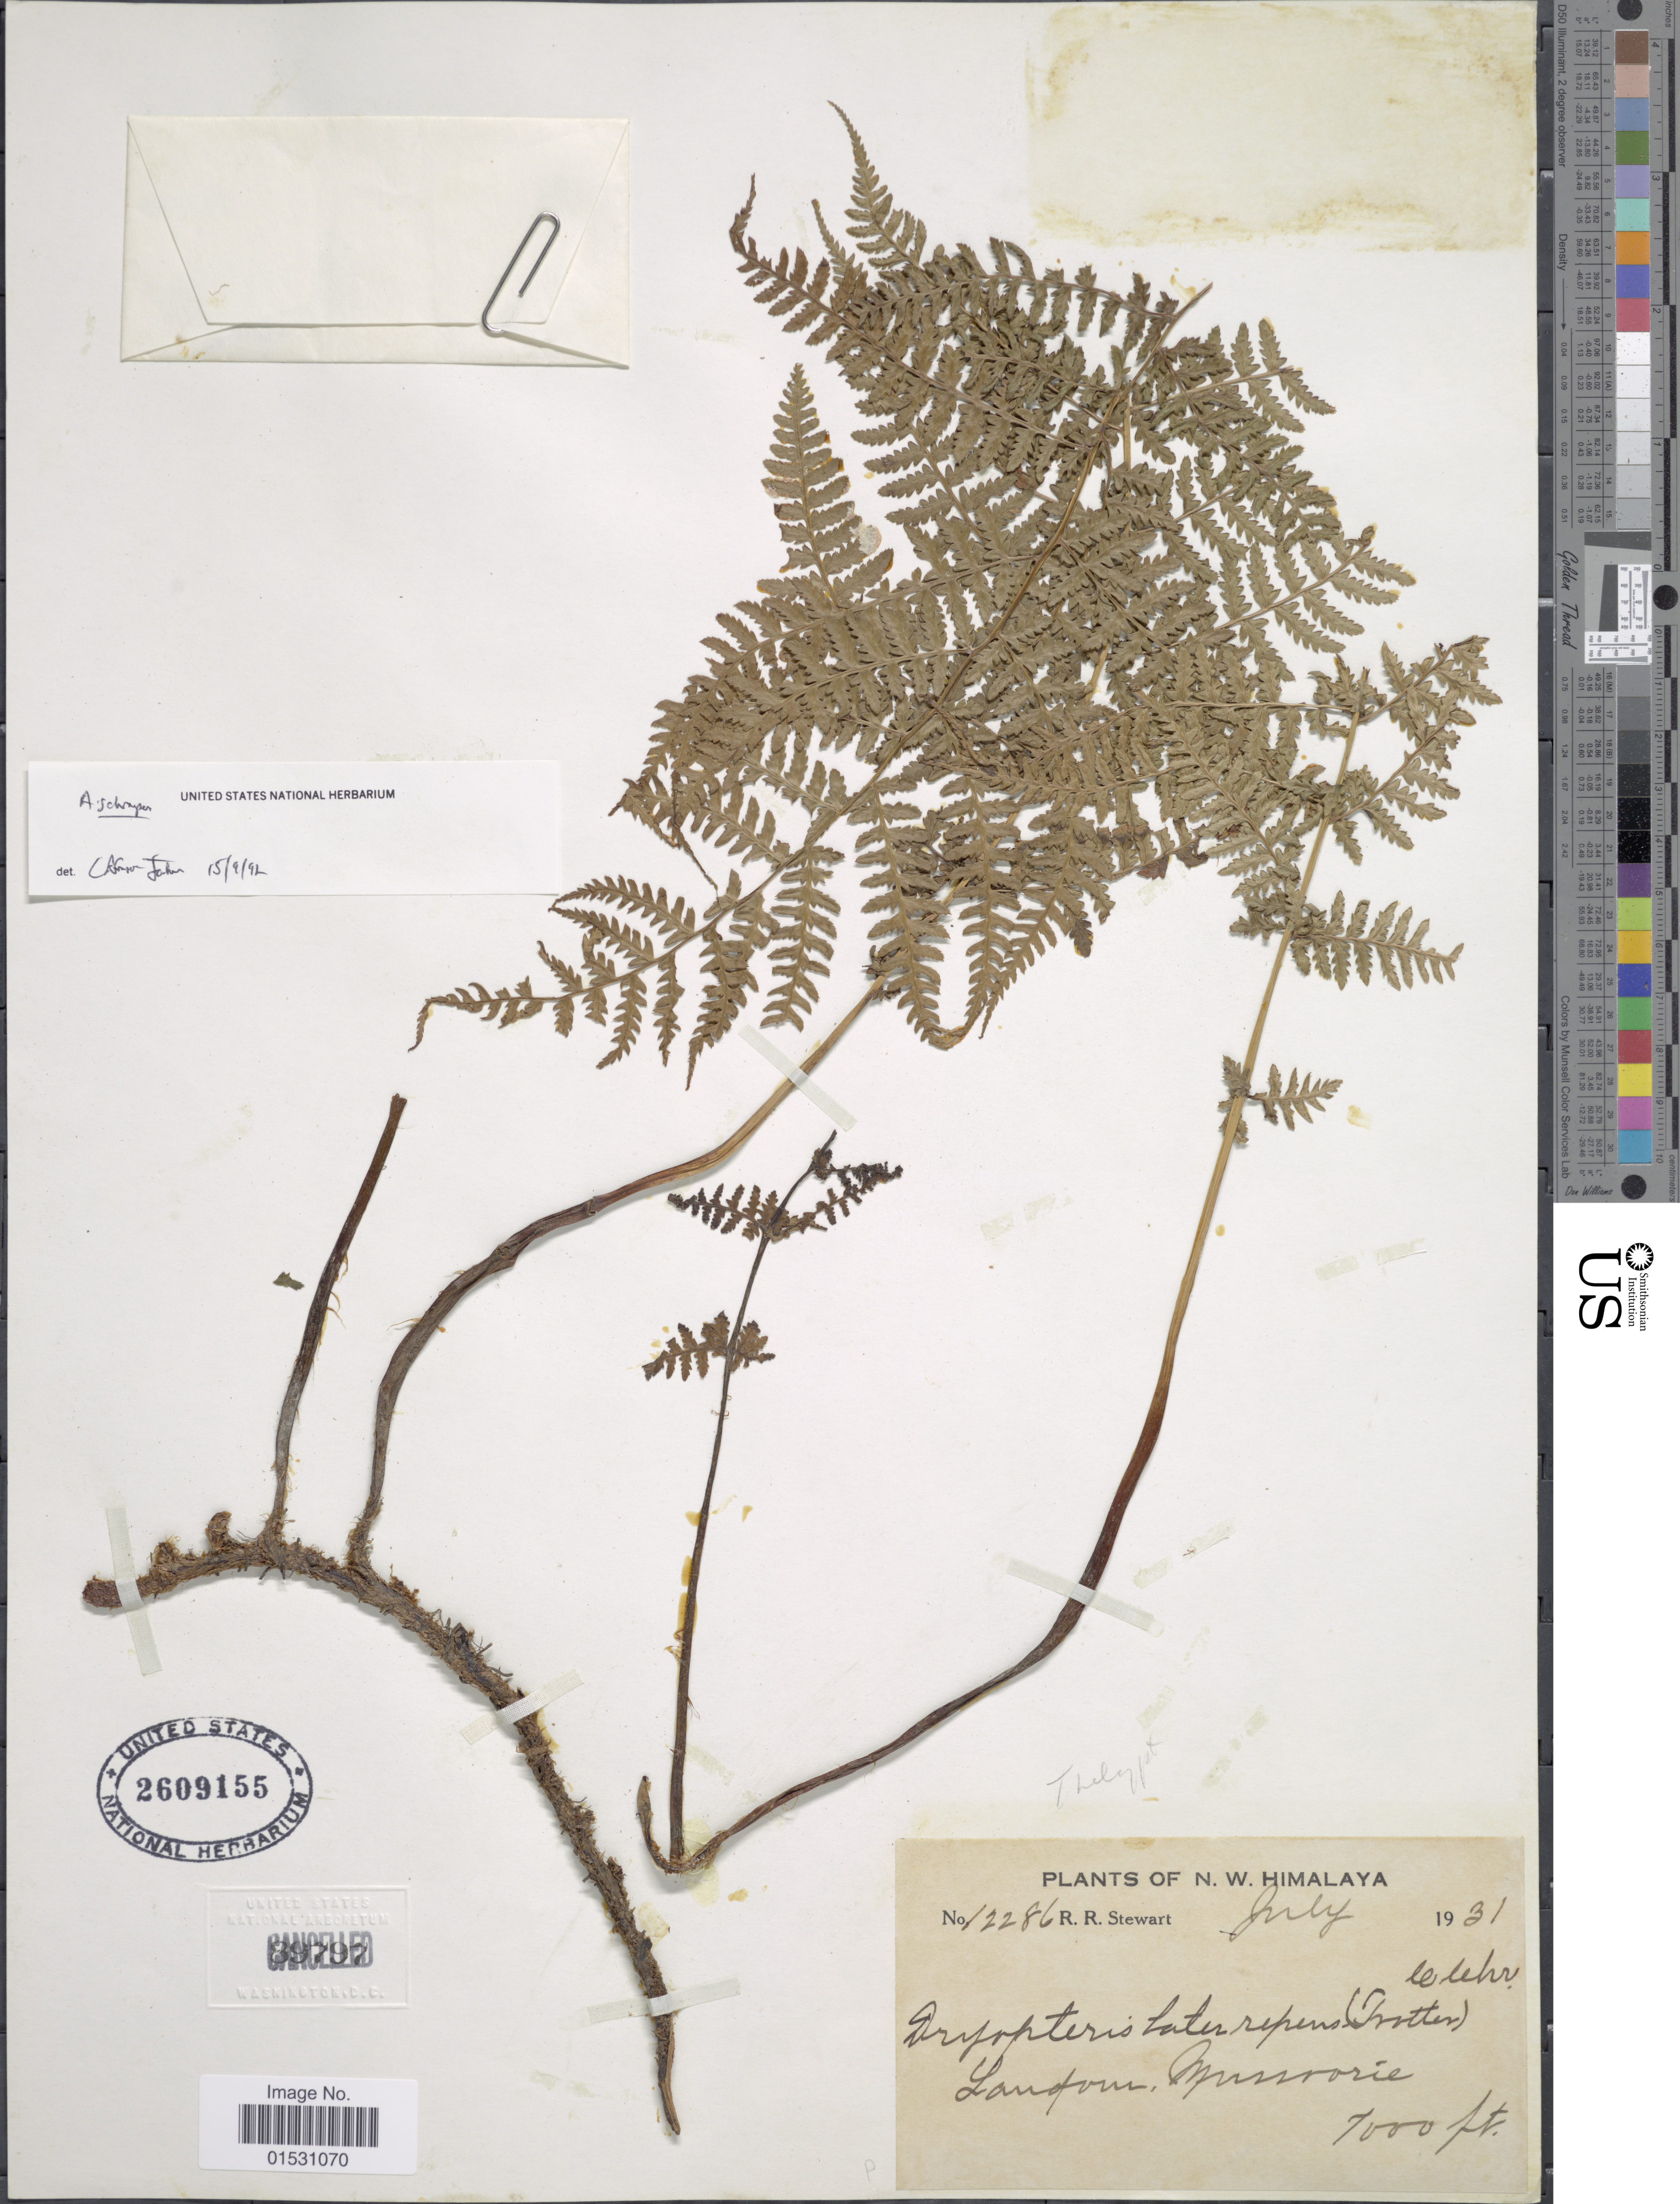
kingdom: Plantae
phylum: Tracheophyta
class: Polypodiopsida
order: Polypodiales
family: Athyriaceae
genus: Athyrium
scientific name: Athyrium schimperi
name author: Mougeot ex Fée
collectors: R. R. Stewart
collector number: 12286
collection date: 1931-07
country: India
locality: N. W. Himalaya. Landour Mussoorie.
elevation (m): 2134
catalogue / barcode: US 2609155